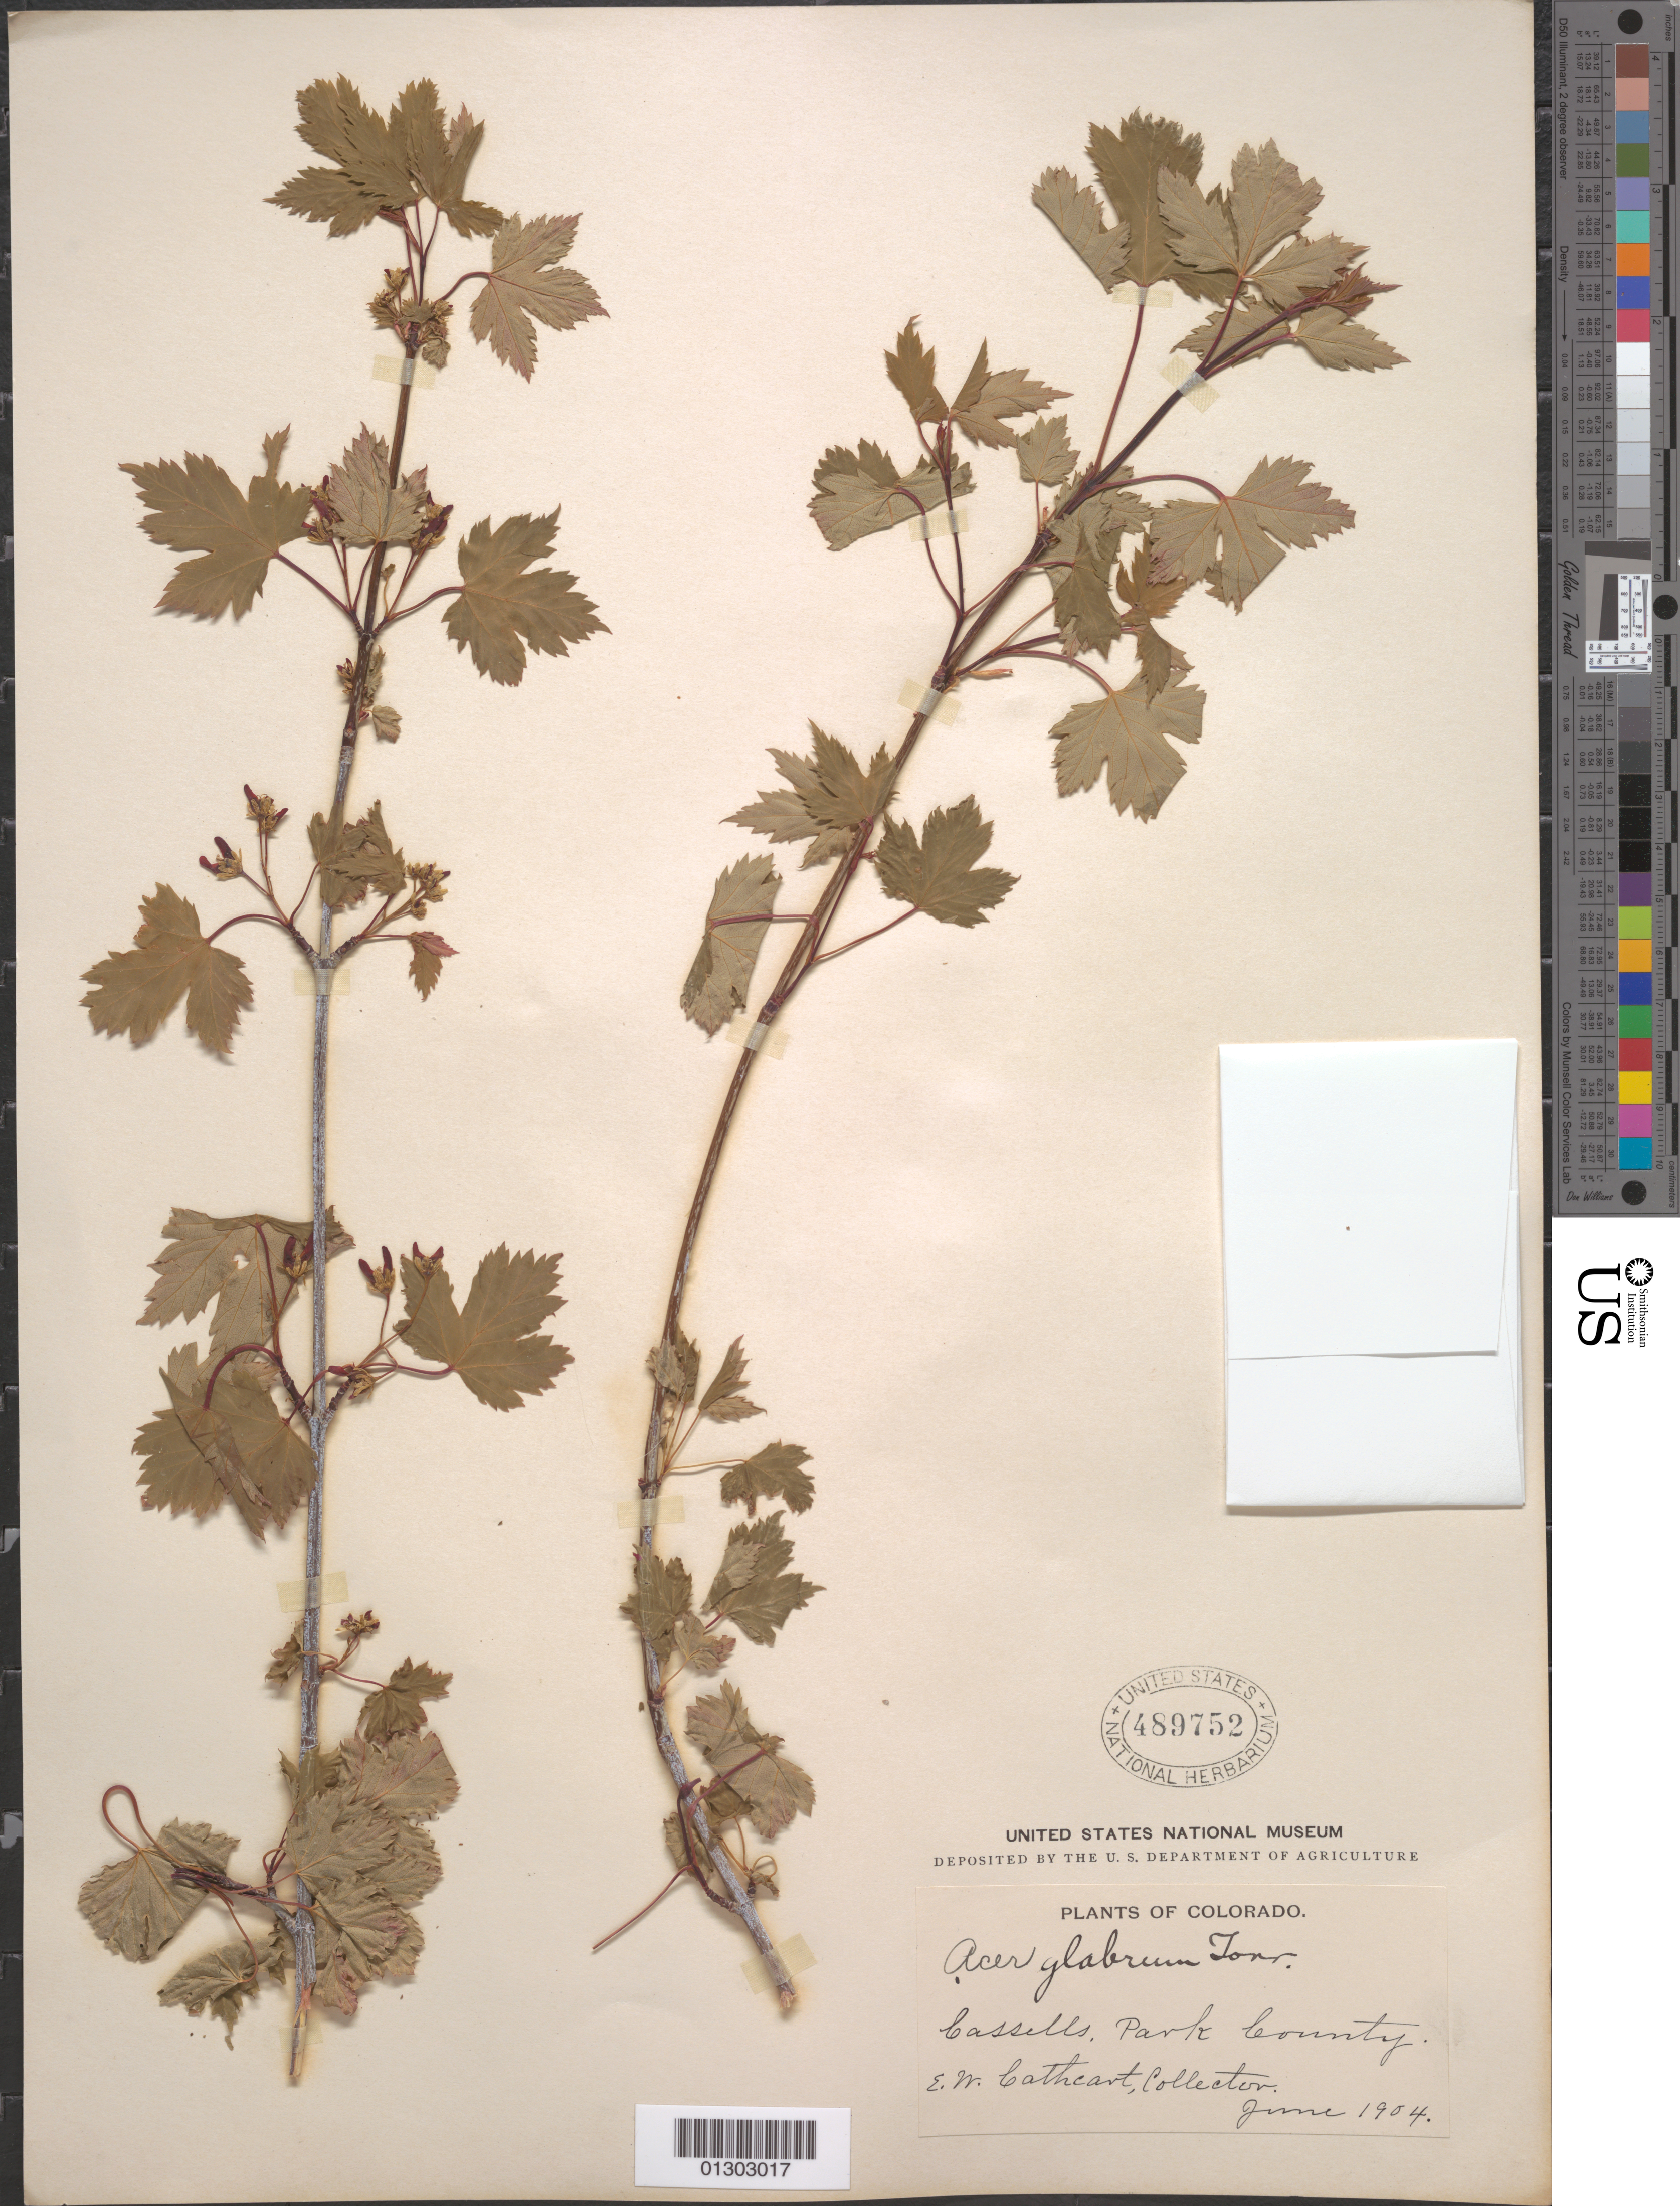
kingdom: Plantae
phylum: Tracheophyta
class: Magnoliopsida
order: Sapindales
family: Sapindaceae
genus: Acer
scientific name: Acer glabrum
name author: Torr.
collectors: E. Cathcart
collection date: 1904-06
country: United States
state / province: Colorado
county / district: Park County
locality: Park County. Cassells.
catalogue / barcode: US 489752